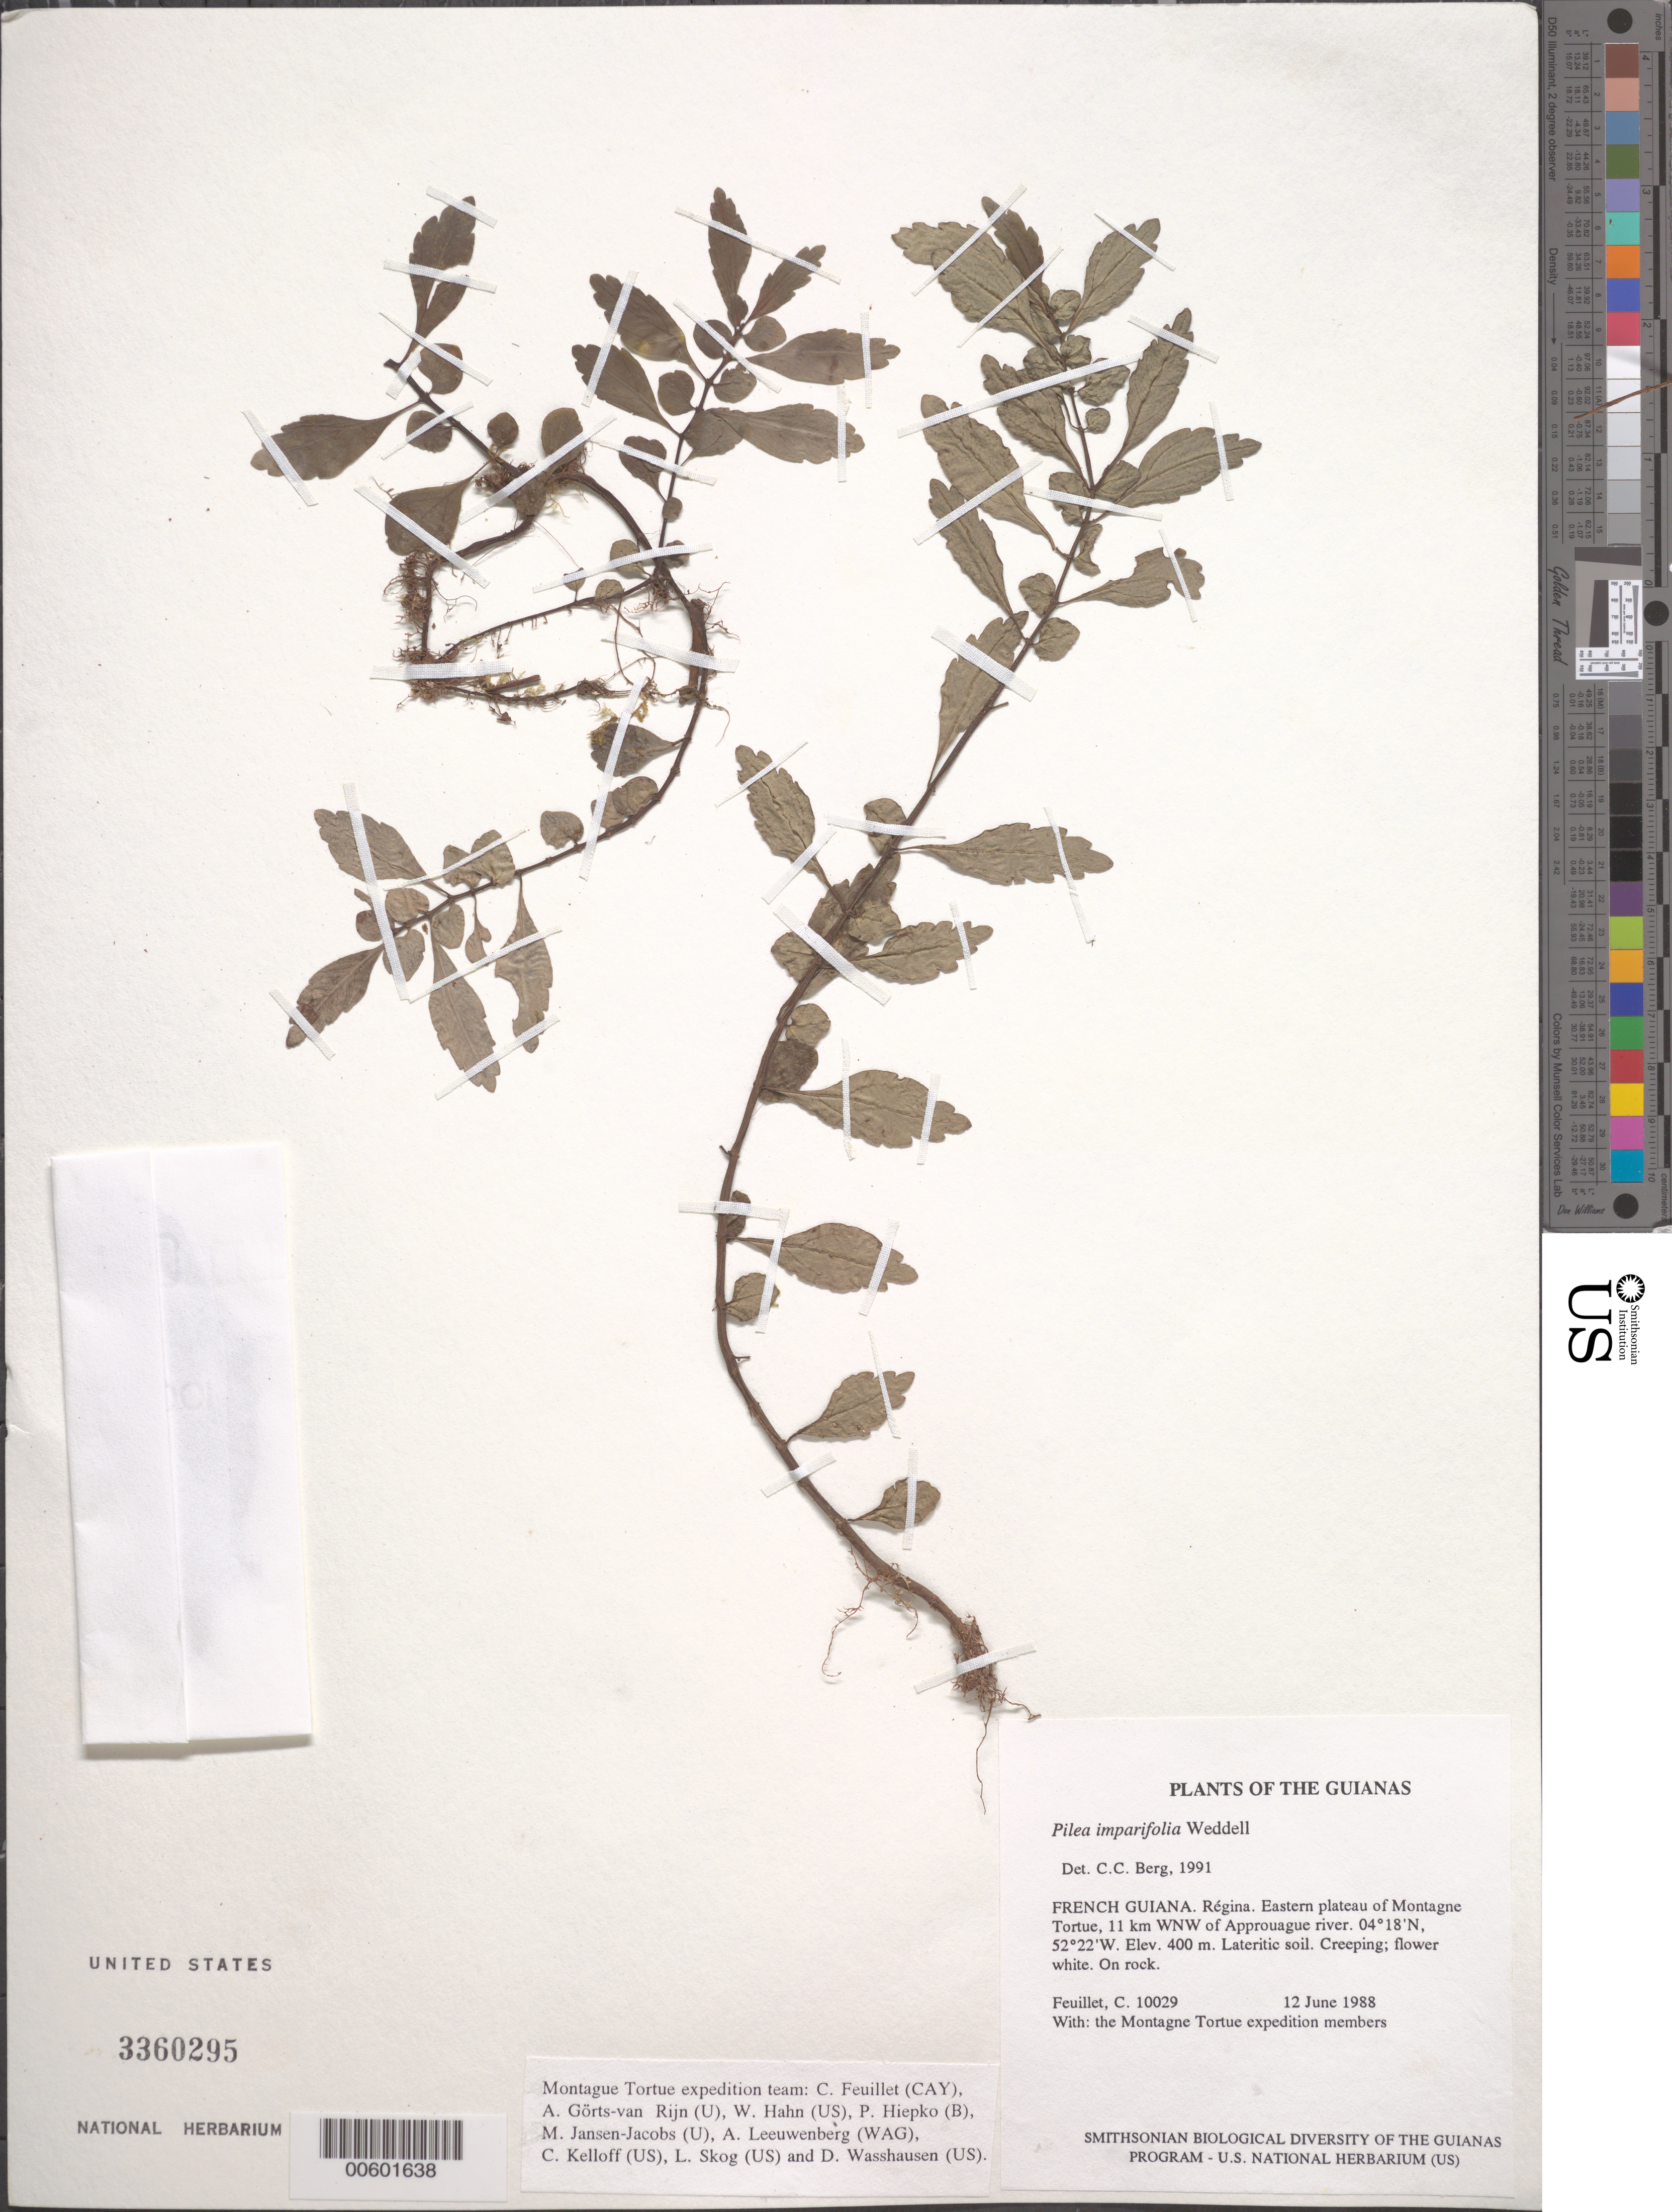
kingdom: Plantae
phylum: Tracheophyta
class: Magnoliopsida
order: Rosales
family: Urticaceae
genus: Pilea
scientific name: Pilea imparifolia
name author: Wedd.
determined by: Berg, C. C.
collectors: C. Feuillet & Montagne Torte Exped. members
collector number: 10029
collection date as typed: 12 June 1988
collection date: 1988-06-12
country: French Guiana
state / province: Cayenne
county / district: Regina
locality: Eastern plateau of Montagne Tortue, 11 km WNW of Approuague river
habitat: Lateritic soil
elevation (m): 400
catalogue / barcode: US 3360295